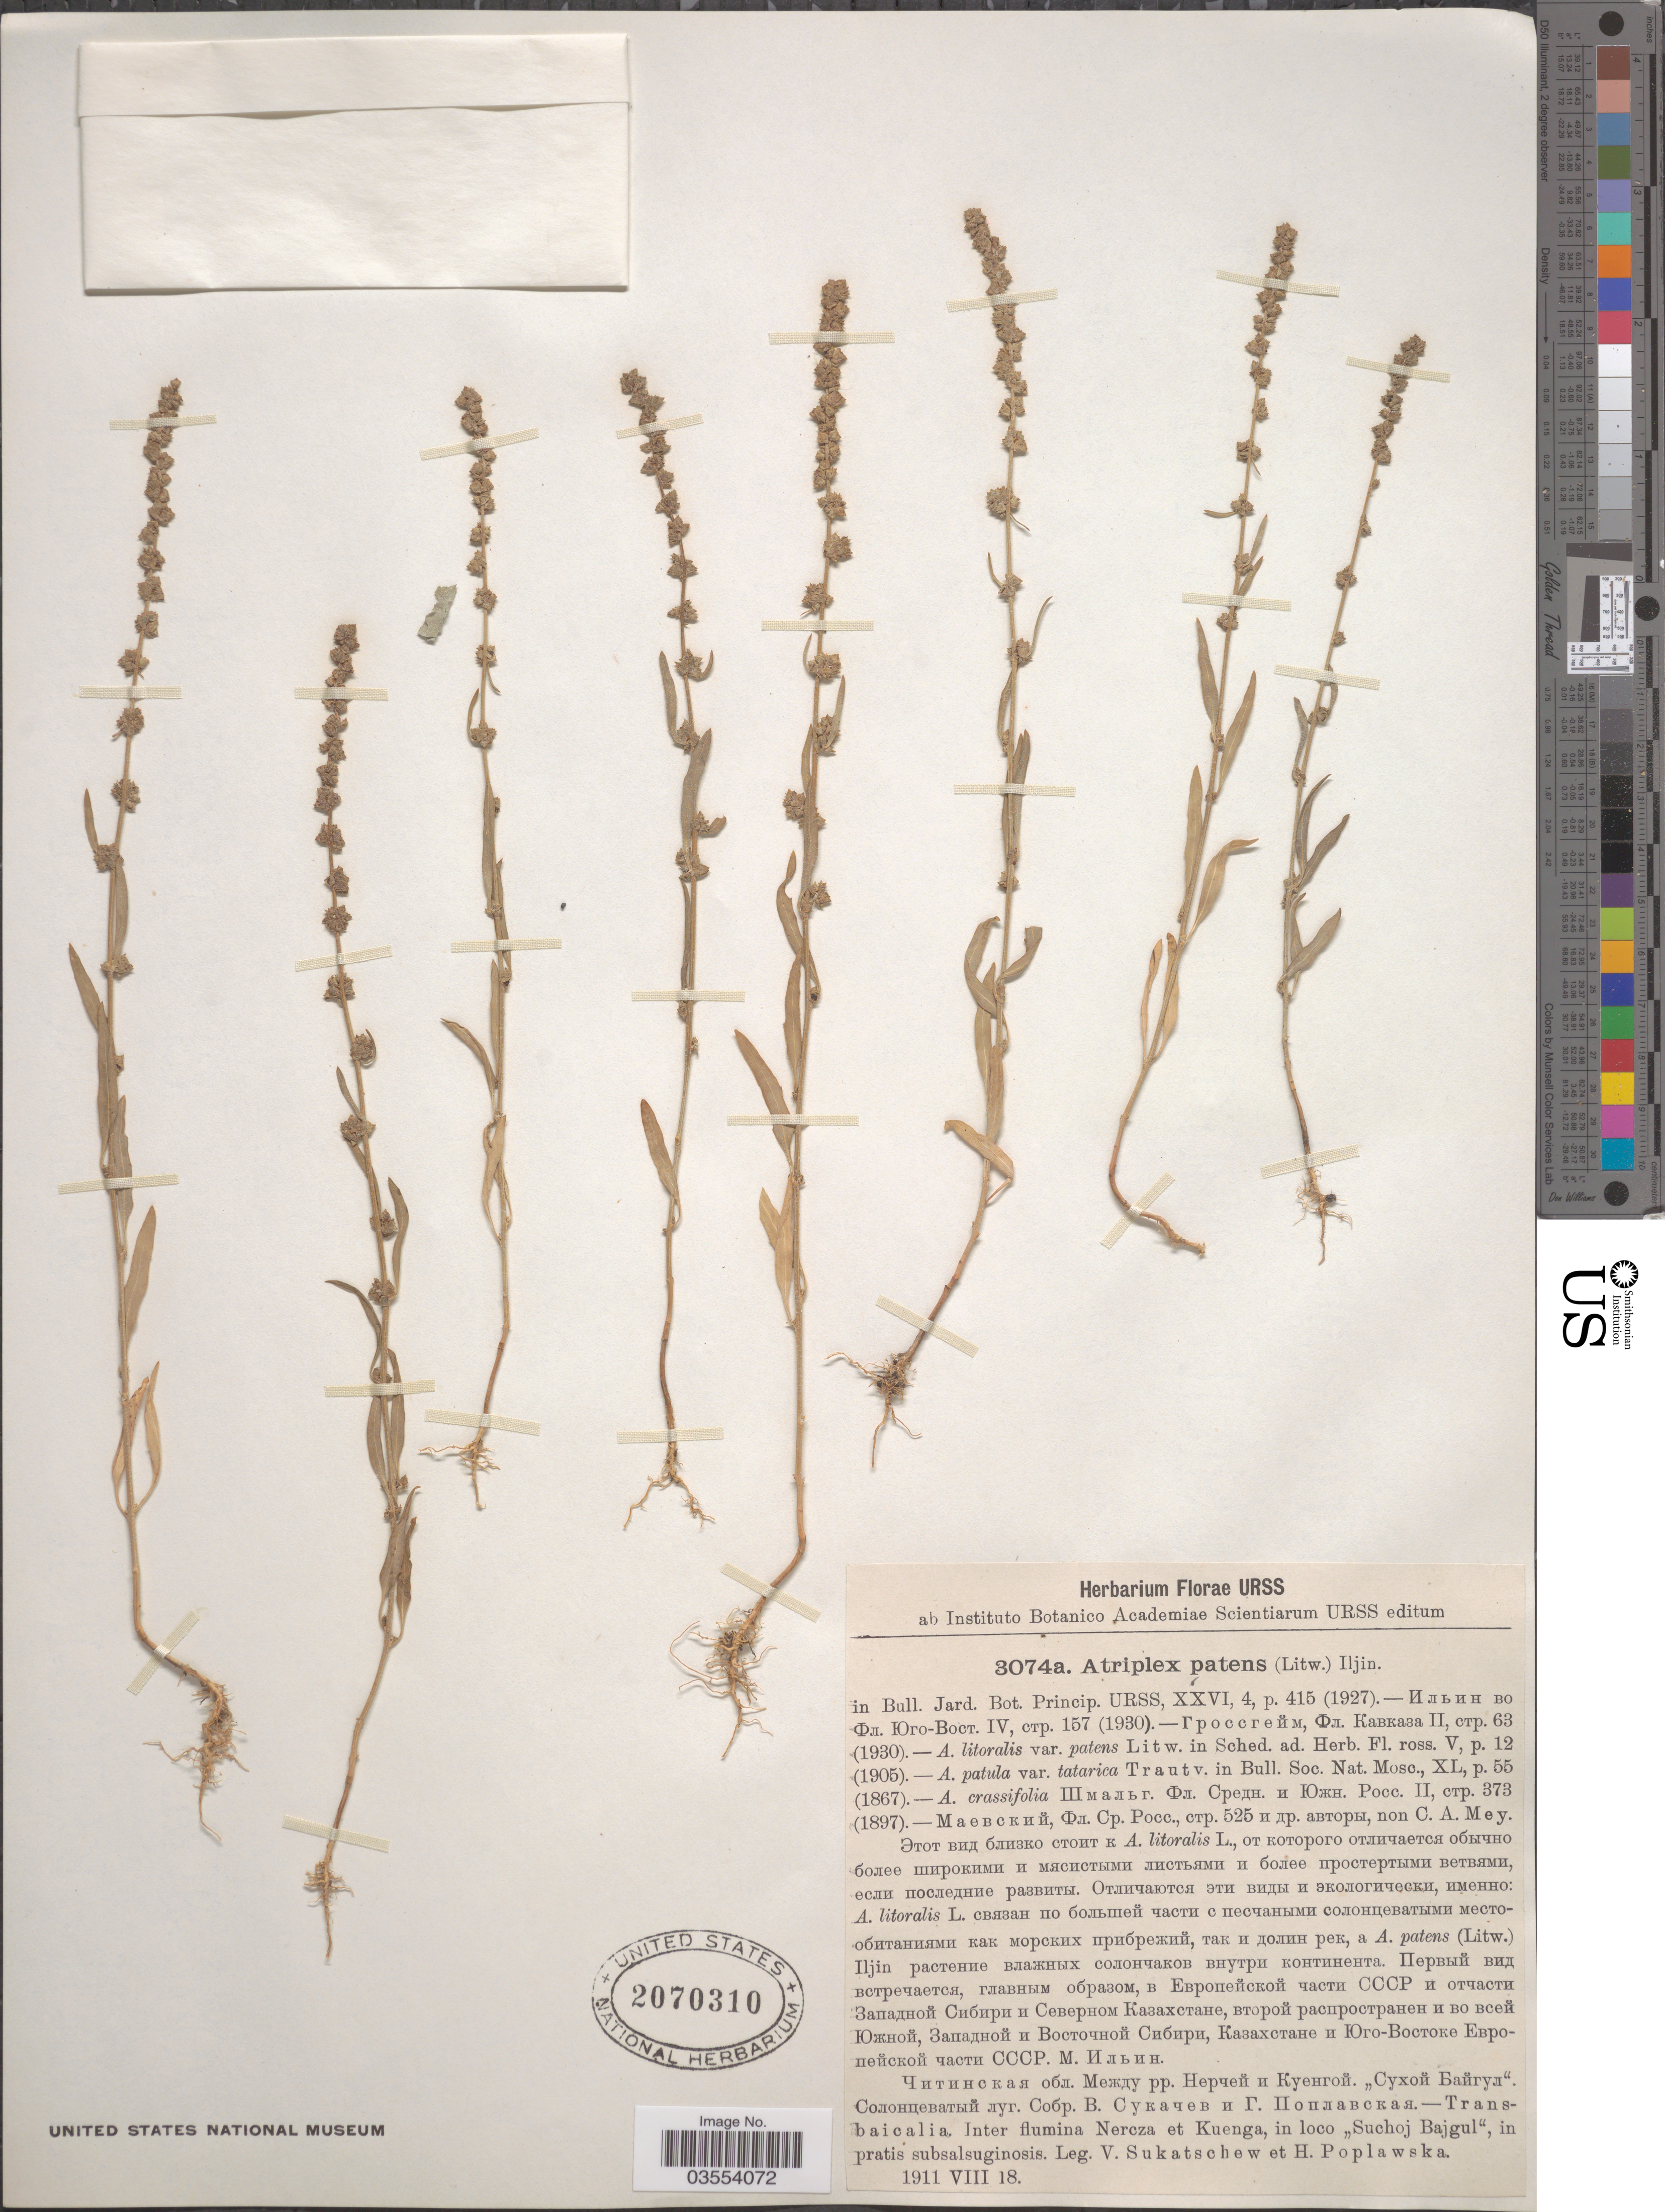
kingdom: Plantae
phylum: Tracheophyta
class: Magnoliopsida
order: Caryophyllales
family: Amaranthaceae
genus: Atriplex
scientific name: Atriplex patens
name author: (Litv.) Iljin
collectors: V. Sukatschew & H. Poplawska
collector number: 3074a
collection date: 1911-08-18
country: Russian Federation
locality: Transbaicalia. Inter flumina Nercza et Kuenga, in loco "Suchoj Bajgul", in pratis subsalsuginosis.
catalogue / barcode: US 2070310